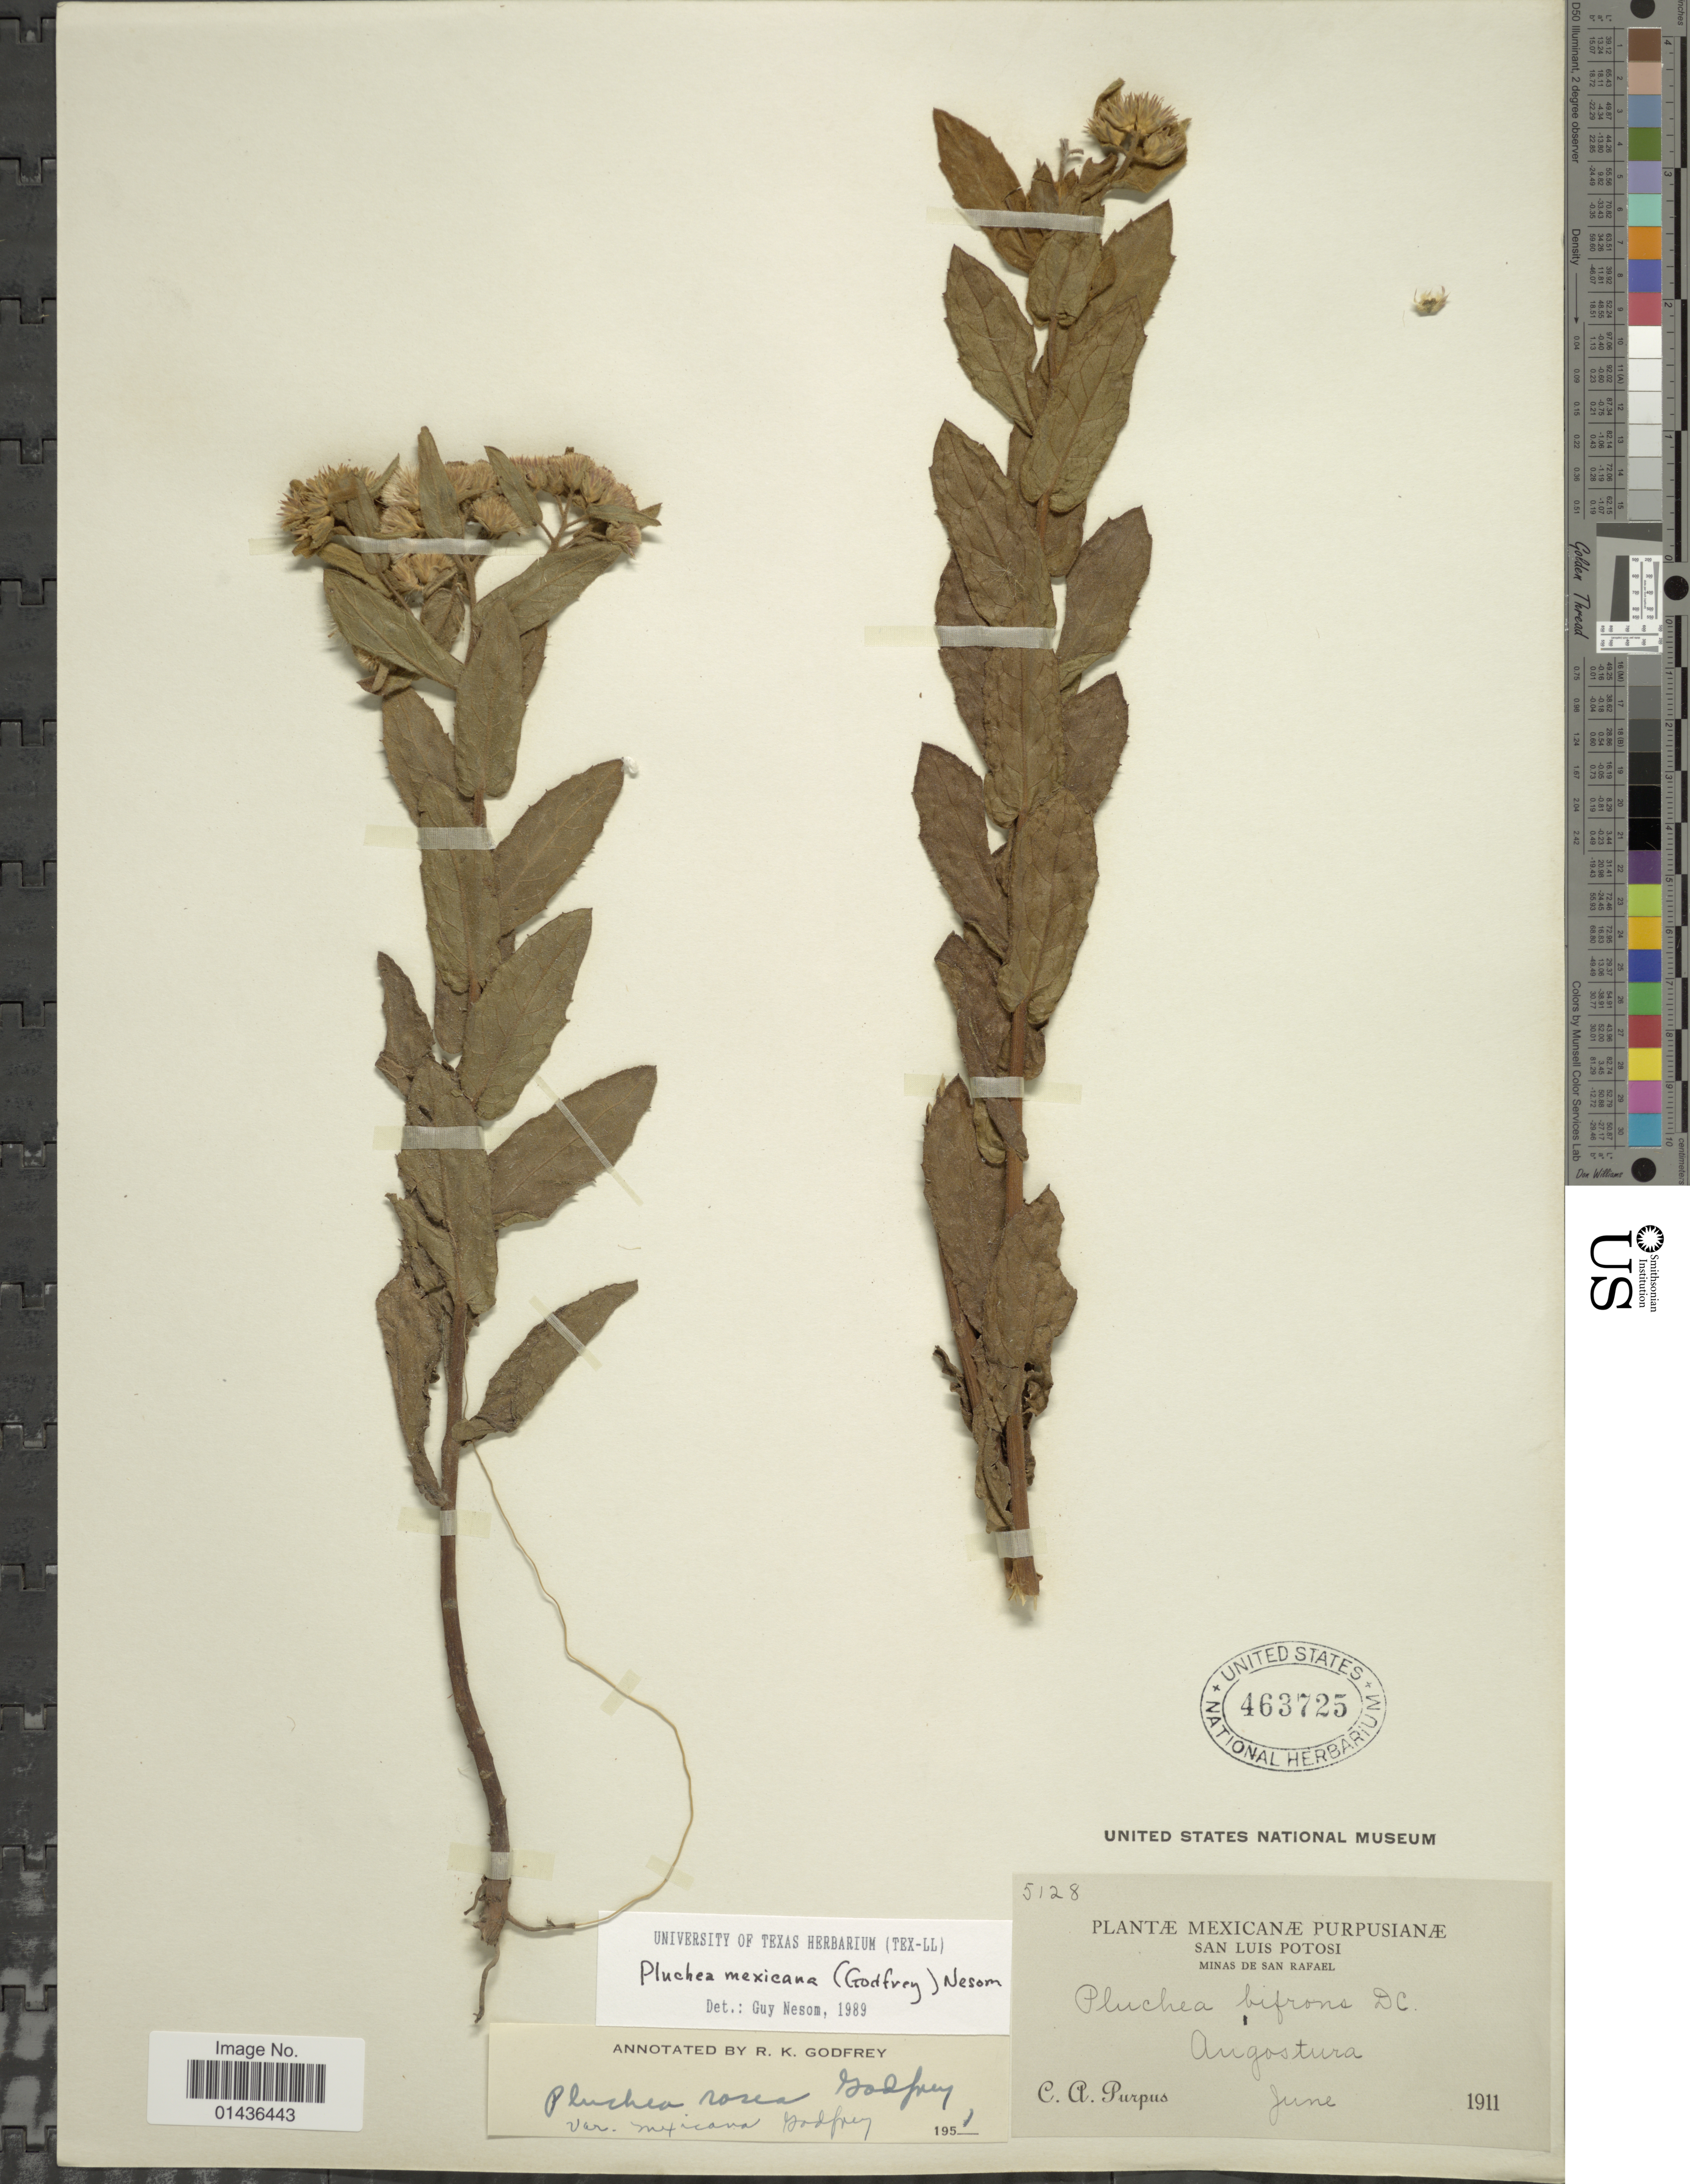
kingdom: Plantae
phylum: Tracheophyta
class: Magnoliopsida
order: Asterales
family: Asteraceae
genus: Pluchea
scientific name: Pluchea mexicana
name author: (R.K. Godfrey) G.L. Nesom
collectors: C. A. Purpus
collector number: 5128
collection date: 1911-06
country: Mexico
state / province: San Luis Potosí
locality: Minas de San Rafael, Augostura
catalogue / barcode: US 463725